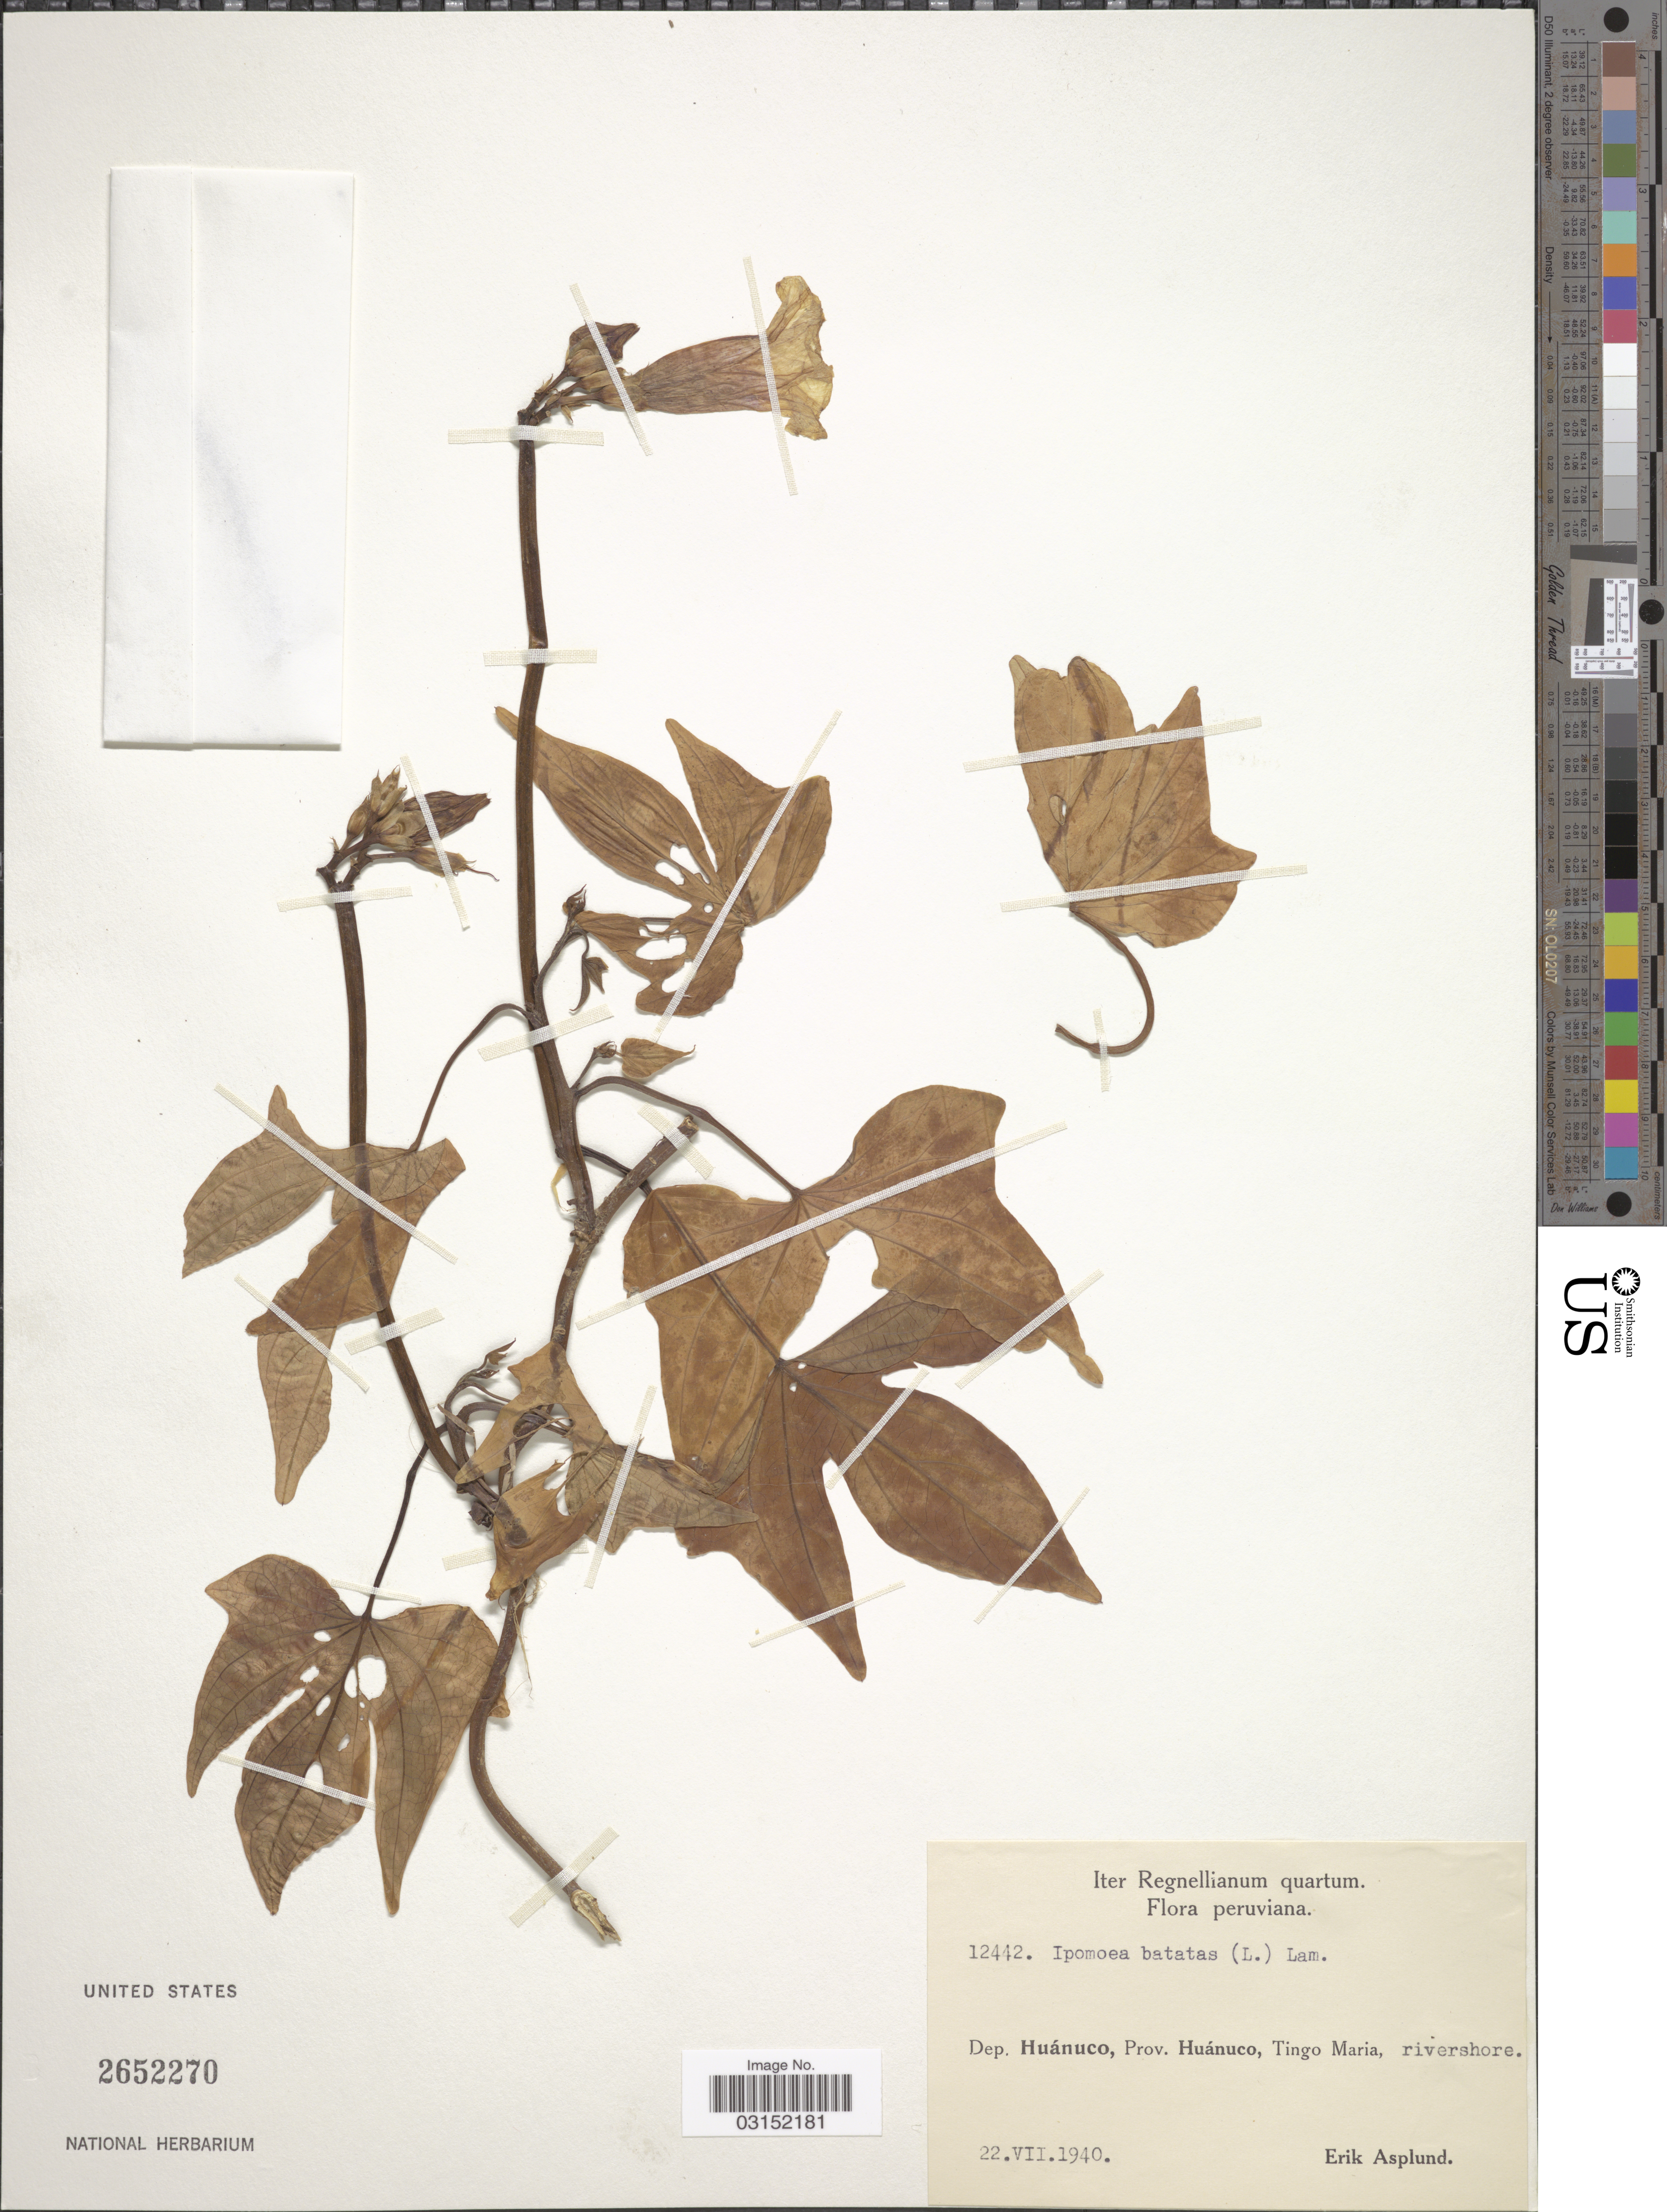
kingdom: Plantae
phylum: Tracheophyta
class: Magnoliopsida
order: Solanales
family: Convolvulaceae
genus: Ipomoea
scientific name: Ipomoea batatas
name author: (L.) Lam.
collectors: E. Asplund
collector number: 12442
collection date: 1940-07-22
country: Peru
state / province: Huánuco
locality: Dep. Huánuco, Prov. Huánuco, Tingo Maria, rivershore.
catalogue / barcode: US 2652270